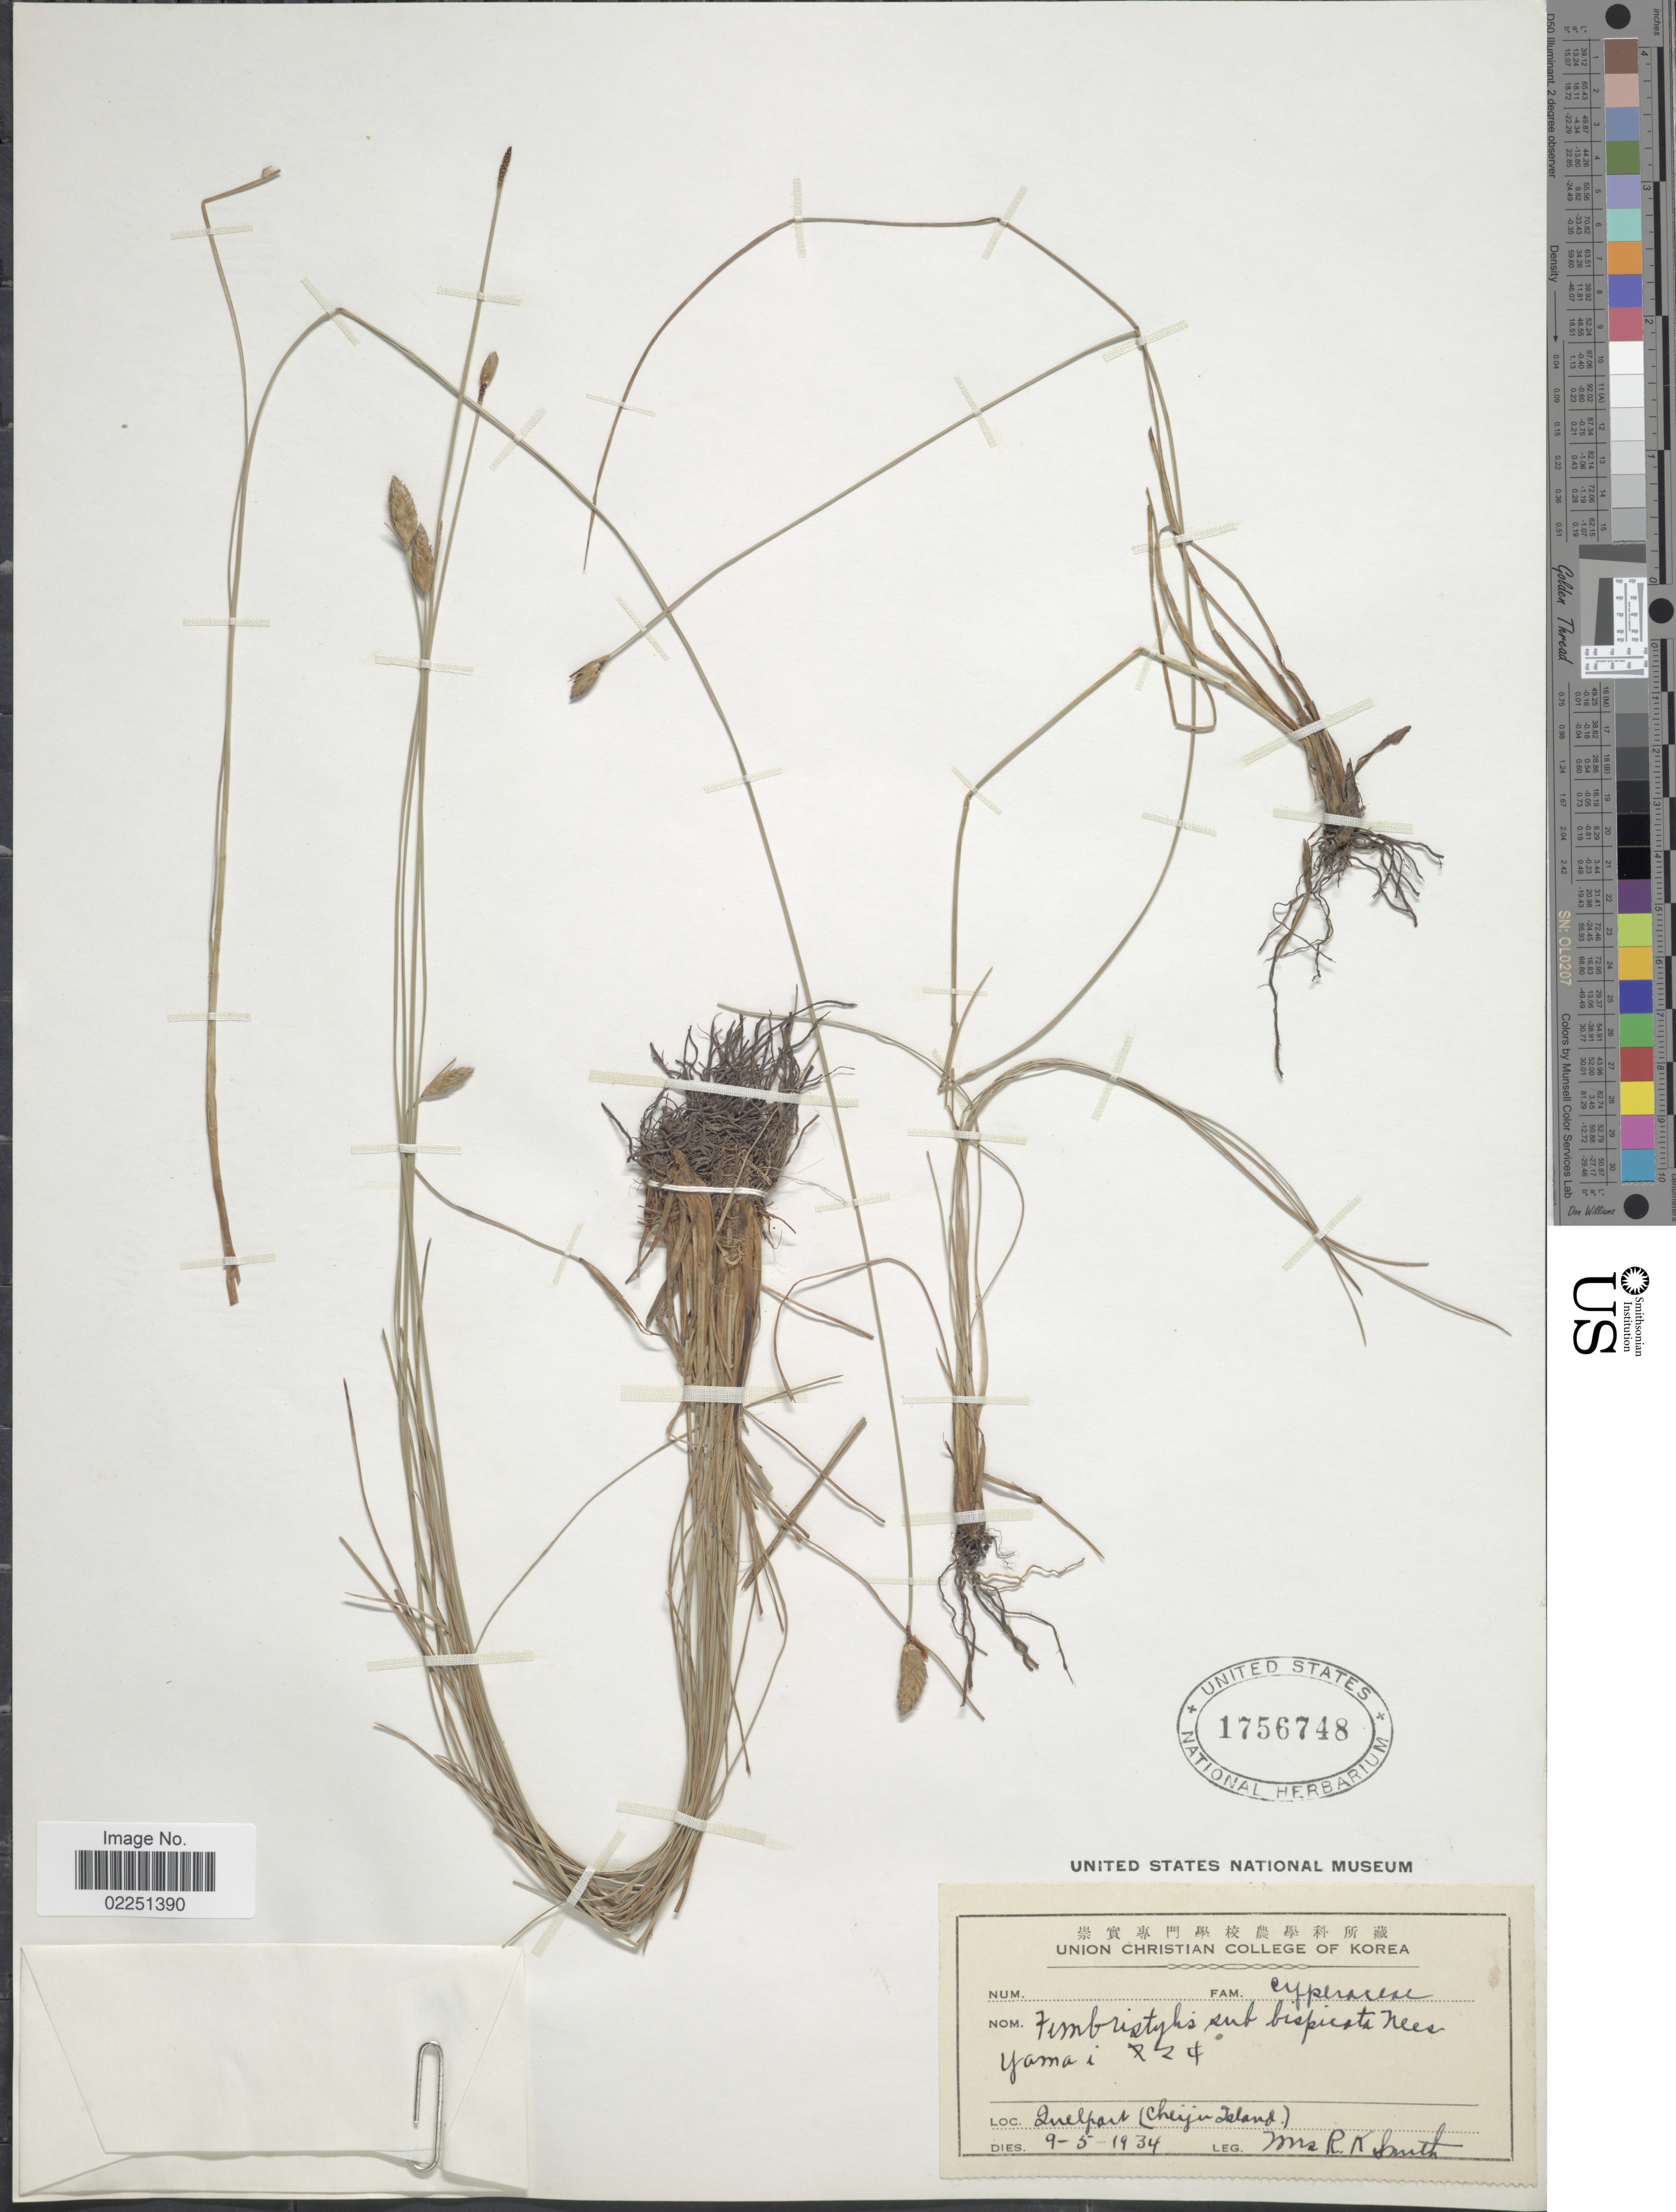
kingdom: Plantae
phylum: Tracheophyta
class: Liliopsida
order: Poales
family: Cyperaceae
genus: Fimbristylis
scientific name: Fimbristylis subbispicata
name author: Nees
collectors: Mrs. R. K. Smith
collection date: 1934-05-09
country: South Korea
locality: Zuelpart (Cheiju Island)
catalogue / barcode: US 1756748